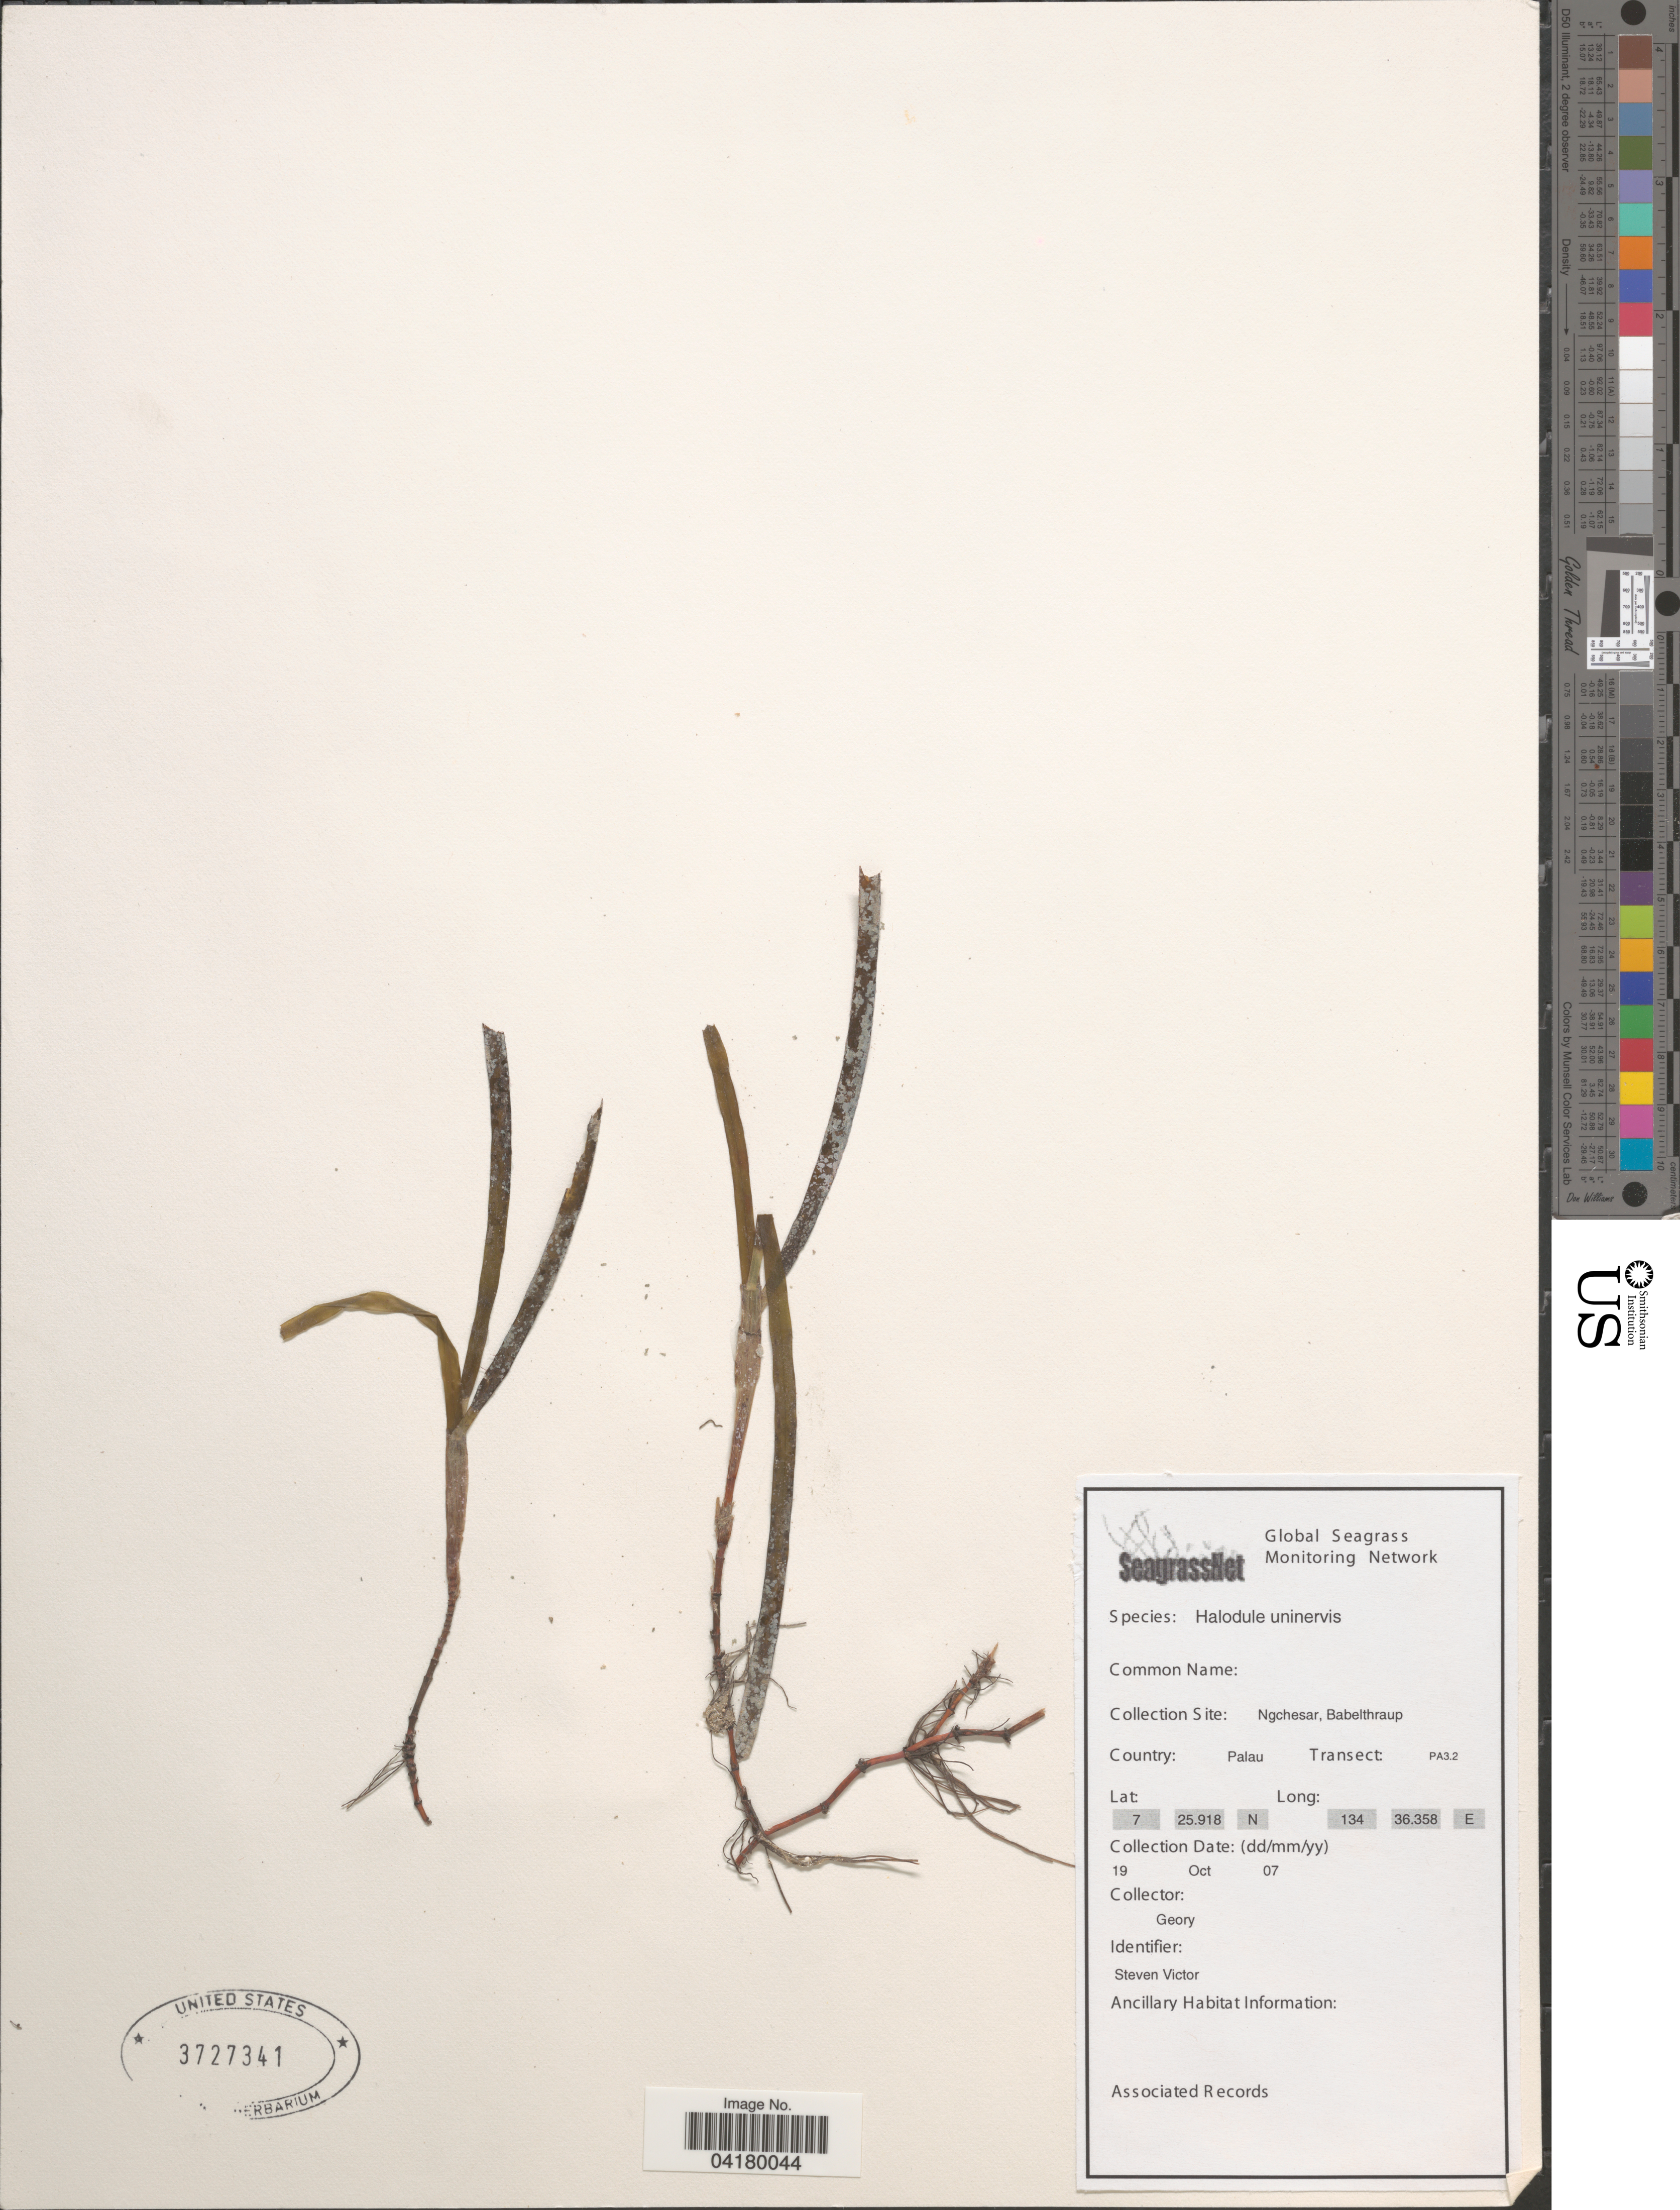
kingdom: Plantae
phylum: Tracheophyta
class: Liliopsida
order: Alismatales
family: Cymodoceaceae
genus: Halodule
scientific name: Halodule uninervis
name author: (Forssk.) Asch.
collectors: Geor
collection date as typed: Transcribed d/m/y: 19/10/7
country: Palau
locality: Collection Site: Ngchesar, Babelthraup. Country: Palau. Transect: PA3.2.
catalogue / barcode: US 3727341